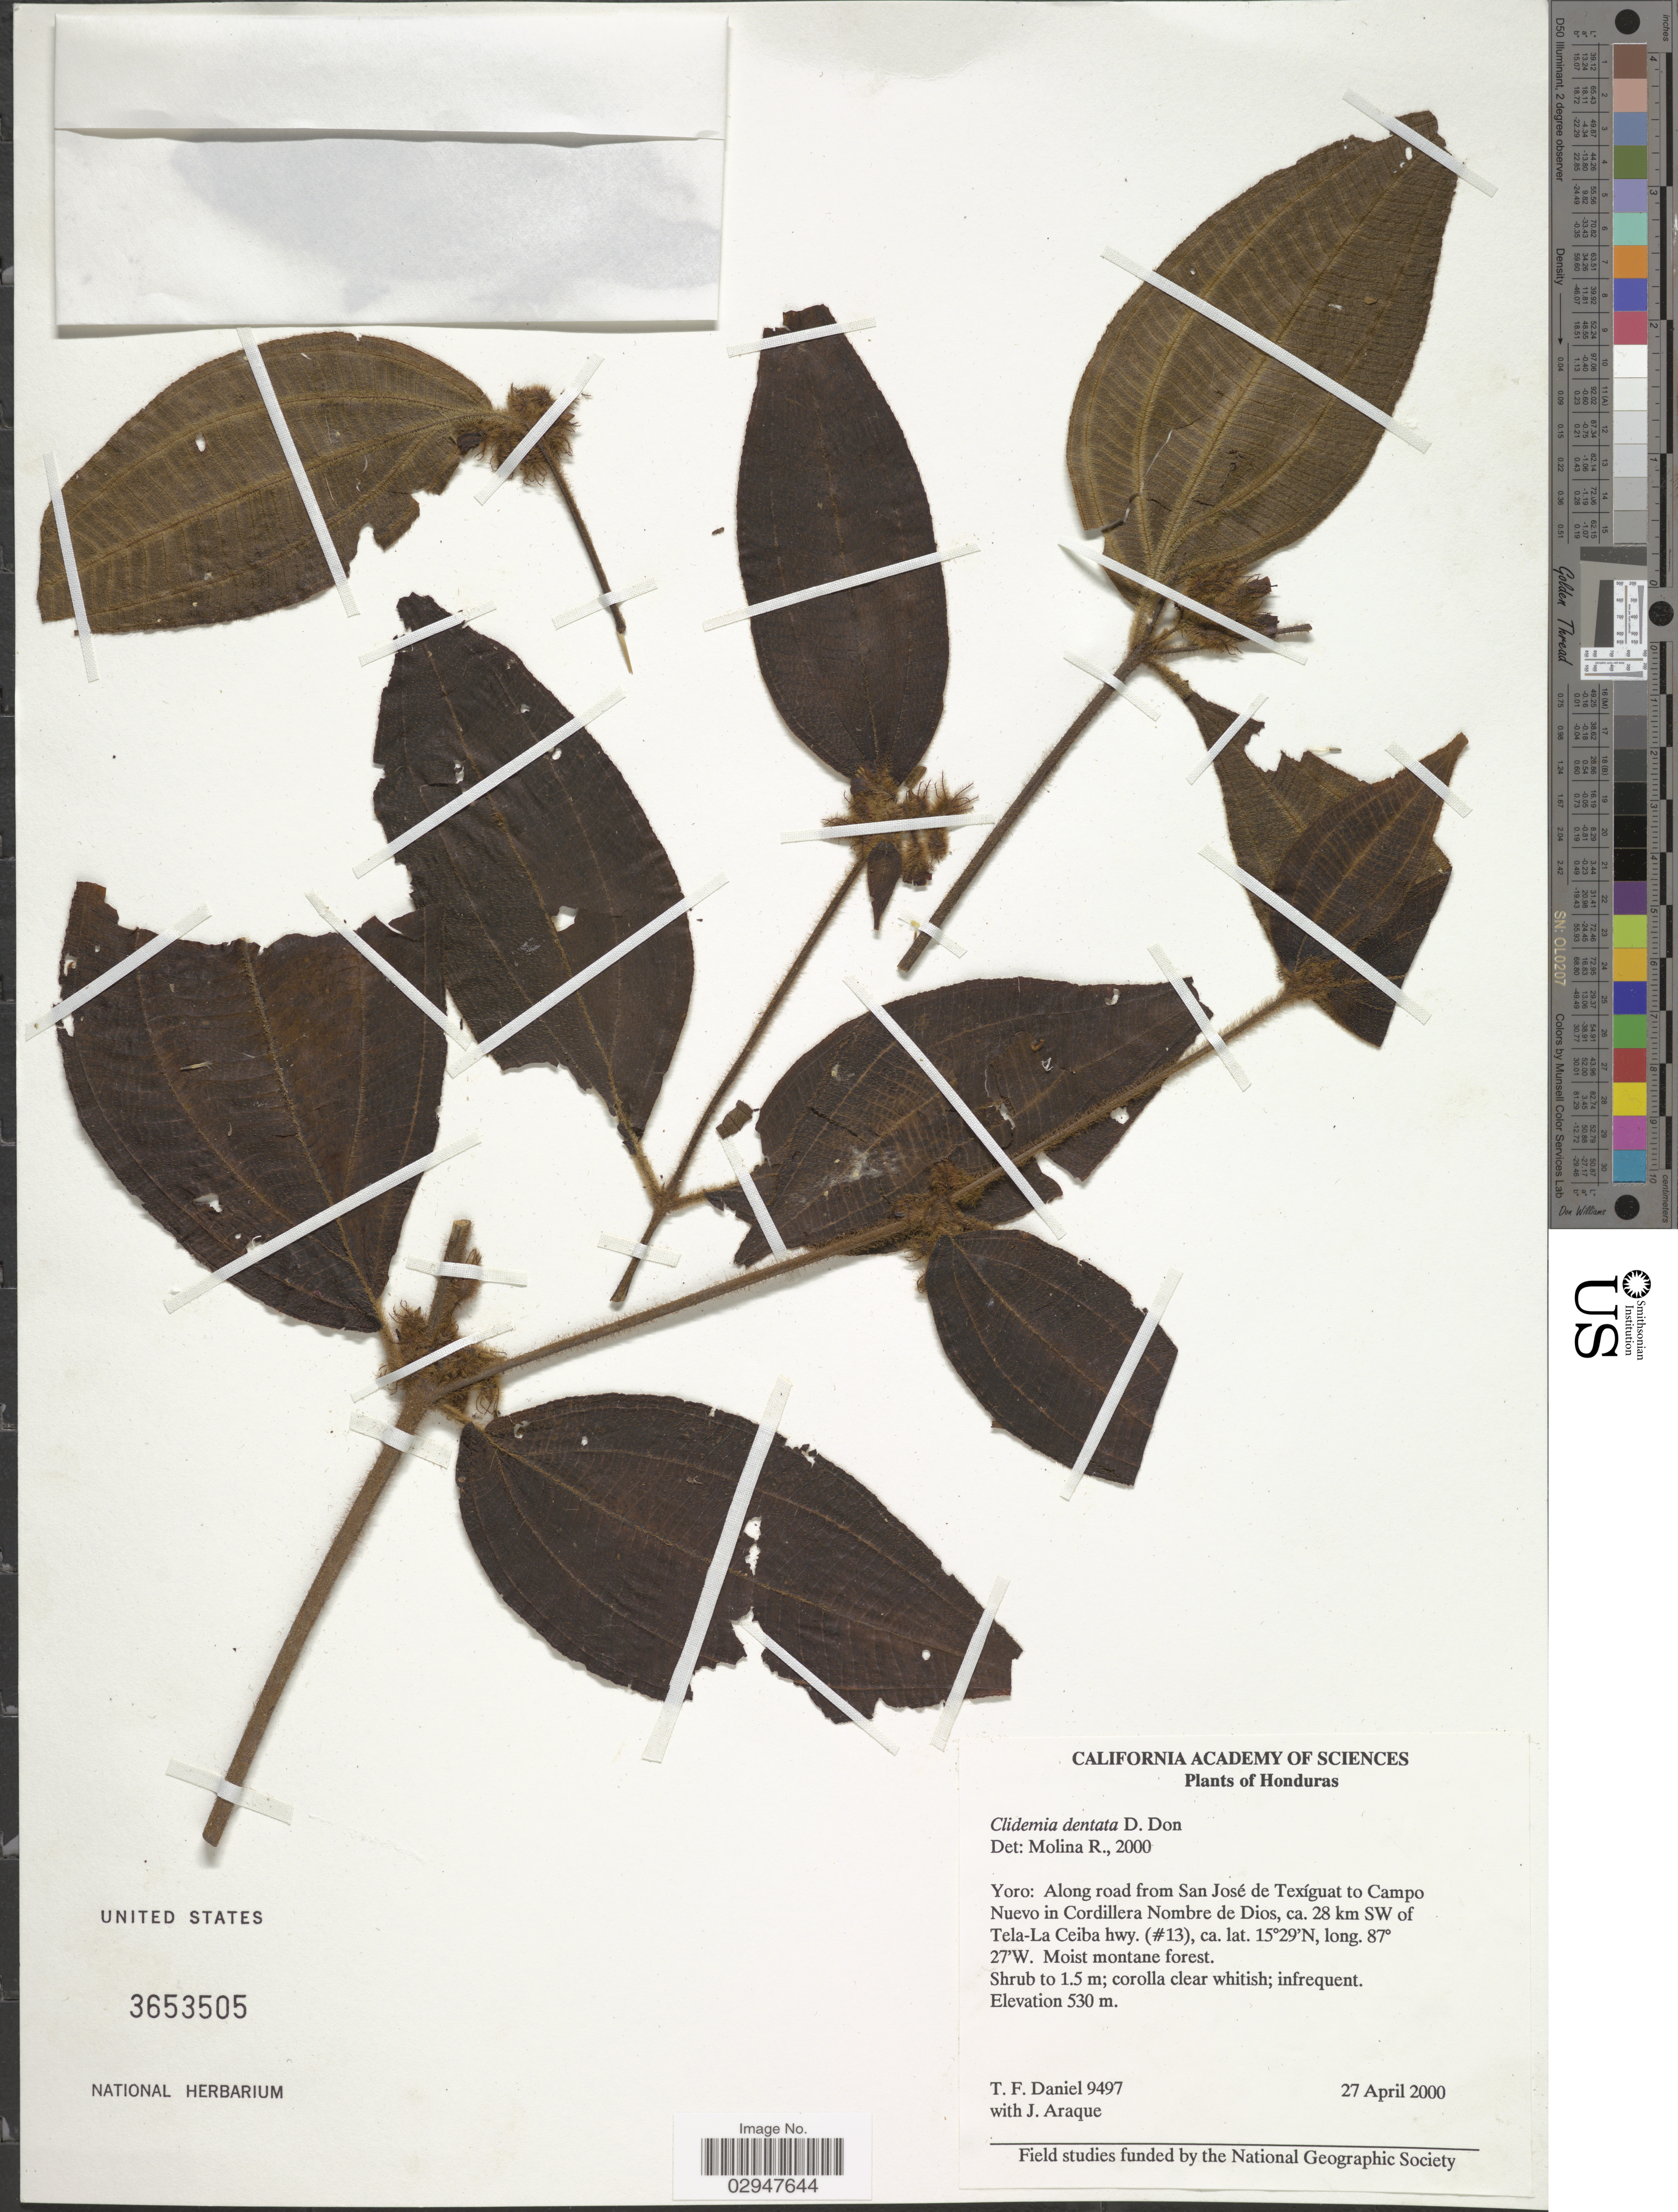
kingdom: Plantae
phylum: Tracheophyta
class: Magnoliopsida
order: Myrtales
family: Melastomataceae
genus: Clidemia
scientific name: Clidemia dentata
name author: D. Don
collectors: T. F. Daniel & J. Araque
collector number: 9497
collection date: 2000-04-27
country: Honduras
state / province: Yoro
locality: Along road from San José de Texíguat to Campo Nuevo in Cordillera Nombre de Dios, ca. 28 km SW of Tela-La Ceiba hwy. (#13).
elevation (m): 530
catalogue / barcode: US 3653505